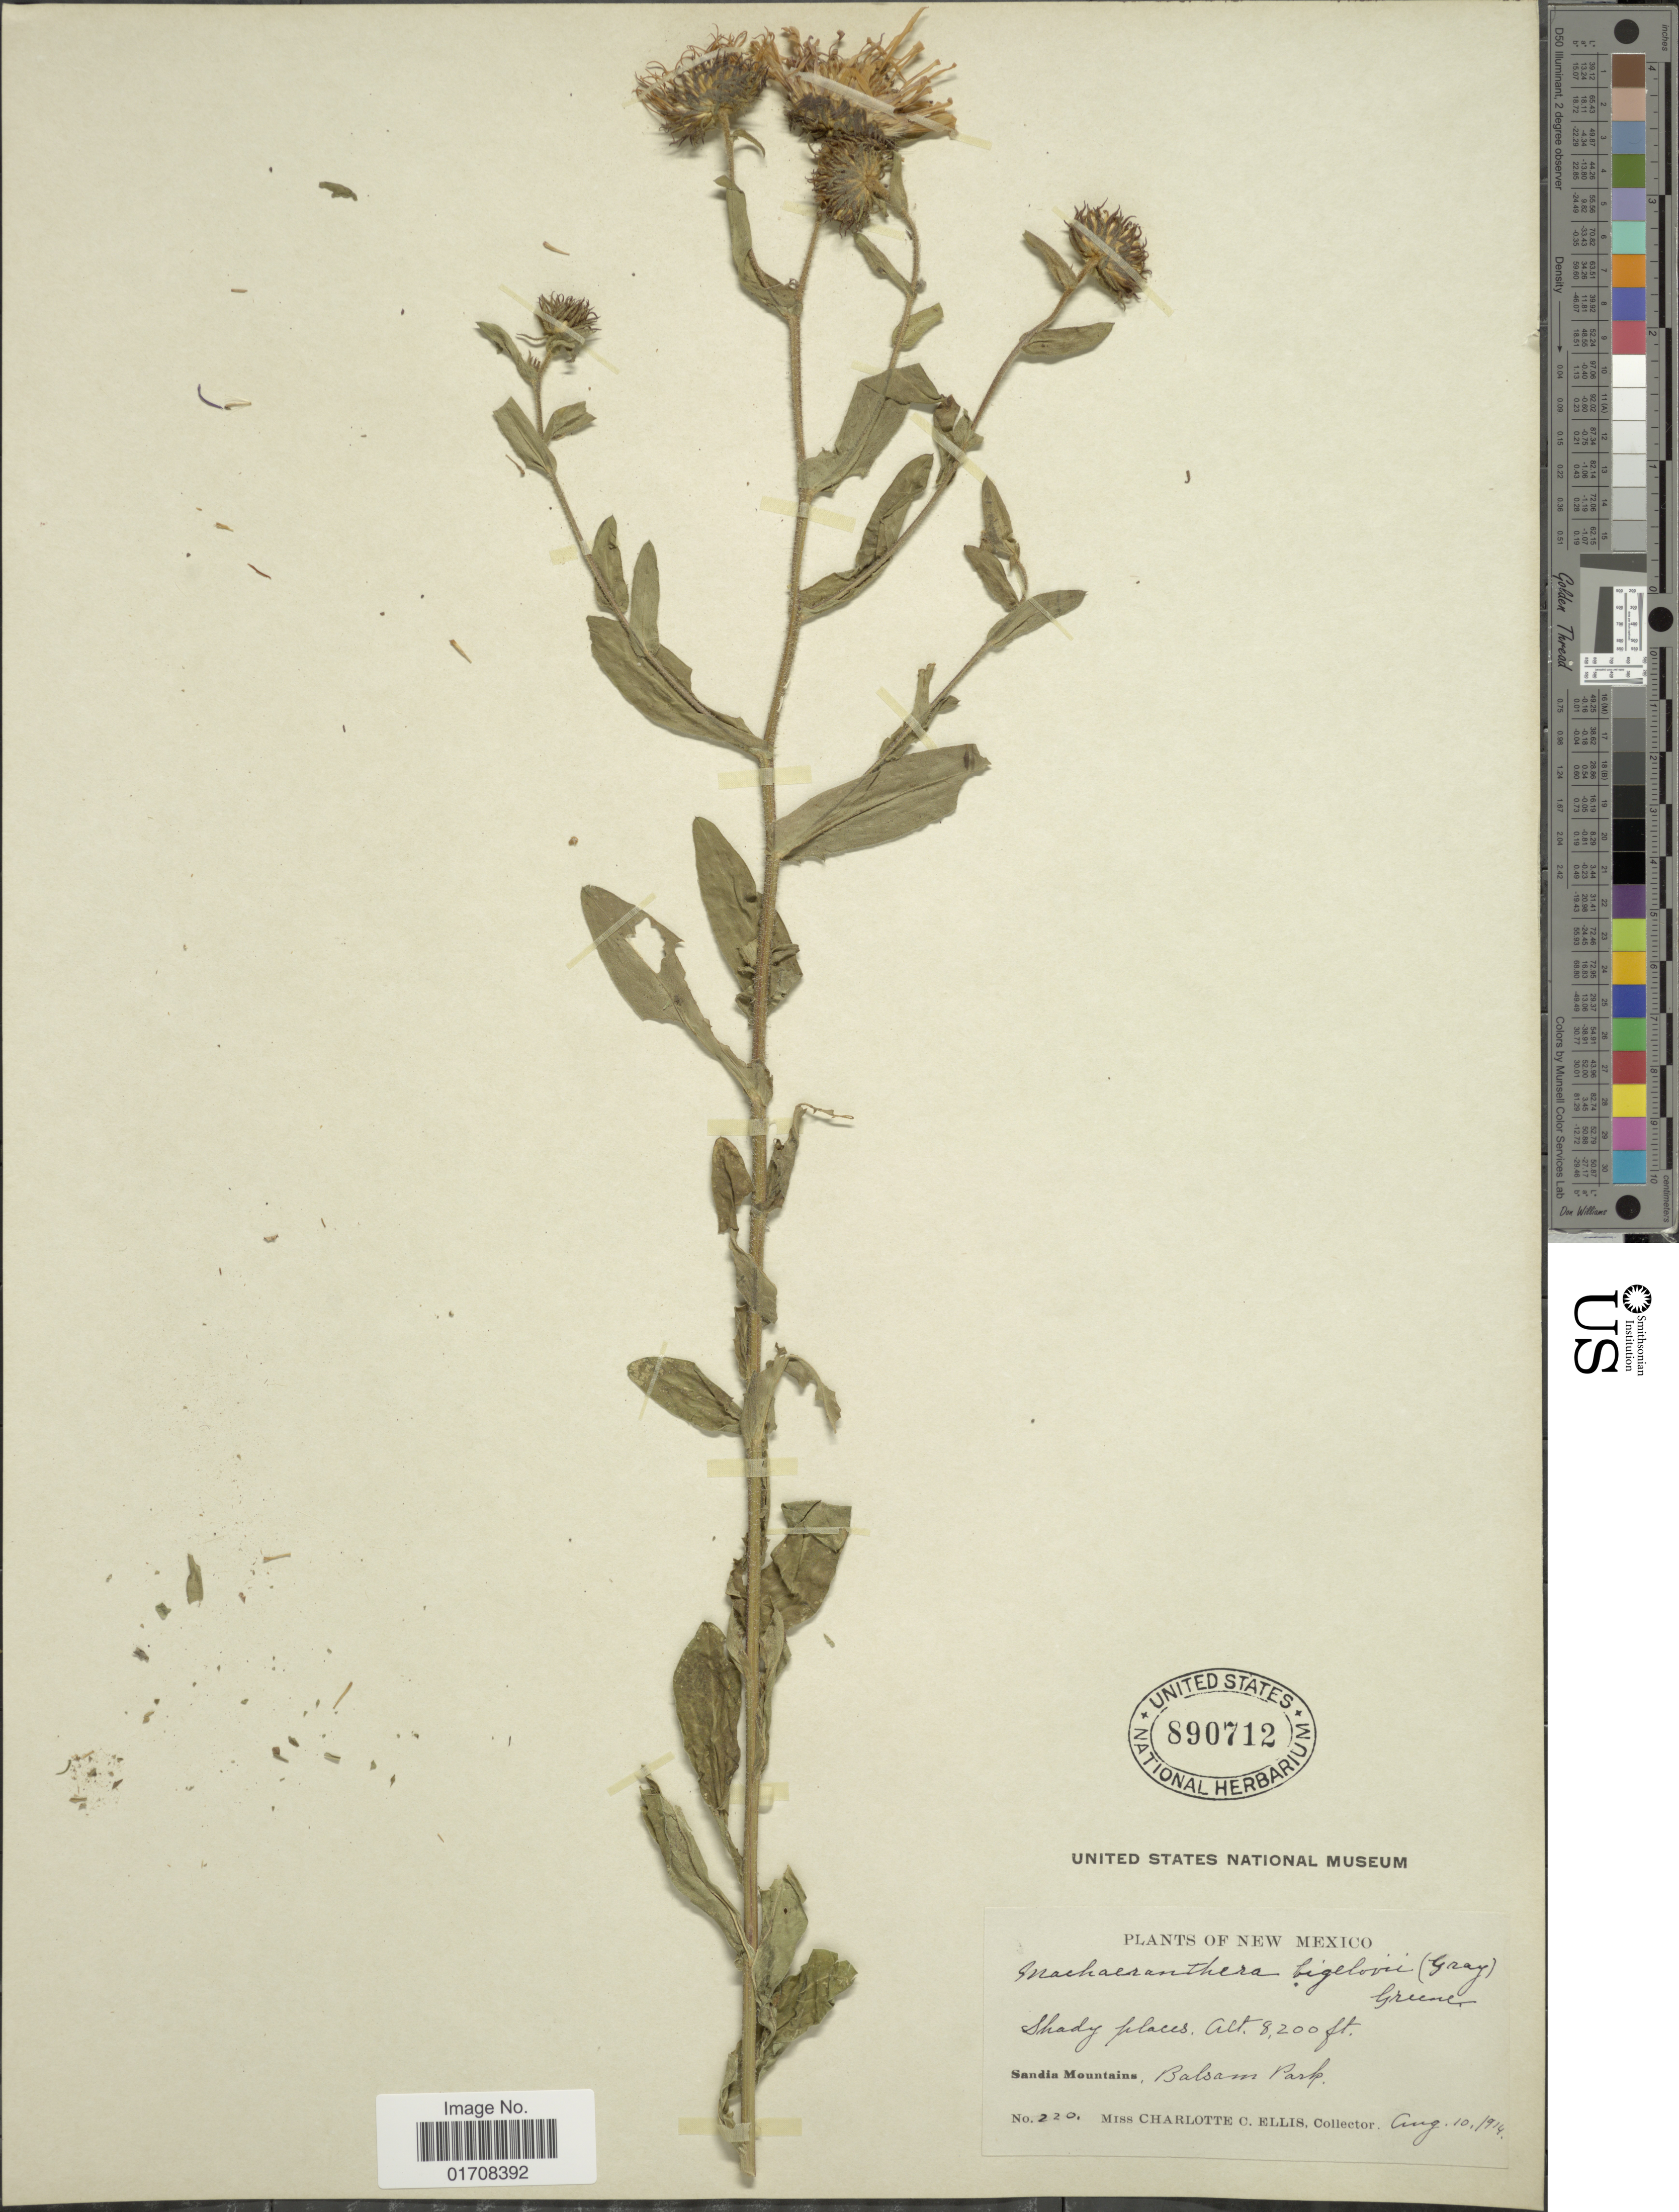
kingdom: Plantae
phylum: Tracheophyta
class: Magnoliopsida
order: Asterales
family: Asteraceae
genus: Machaeranthera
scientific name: Machaeranthera bigelovii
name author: (A. Gray) Greene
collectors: C. C. Ellis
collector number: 220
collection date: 1914-08-10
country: United States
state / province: New Mexico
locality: Sandia Mountains, Balsam Park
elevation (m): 2499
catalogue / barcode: US 890712